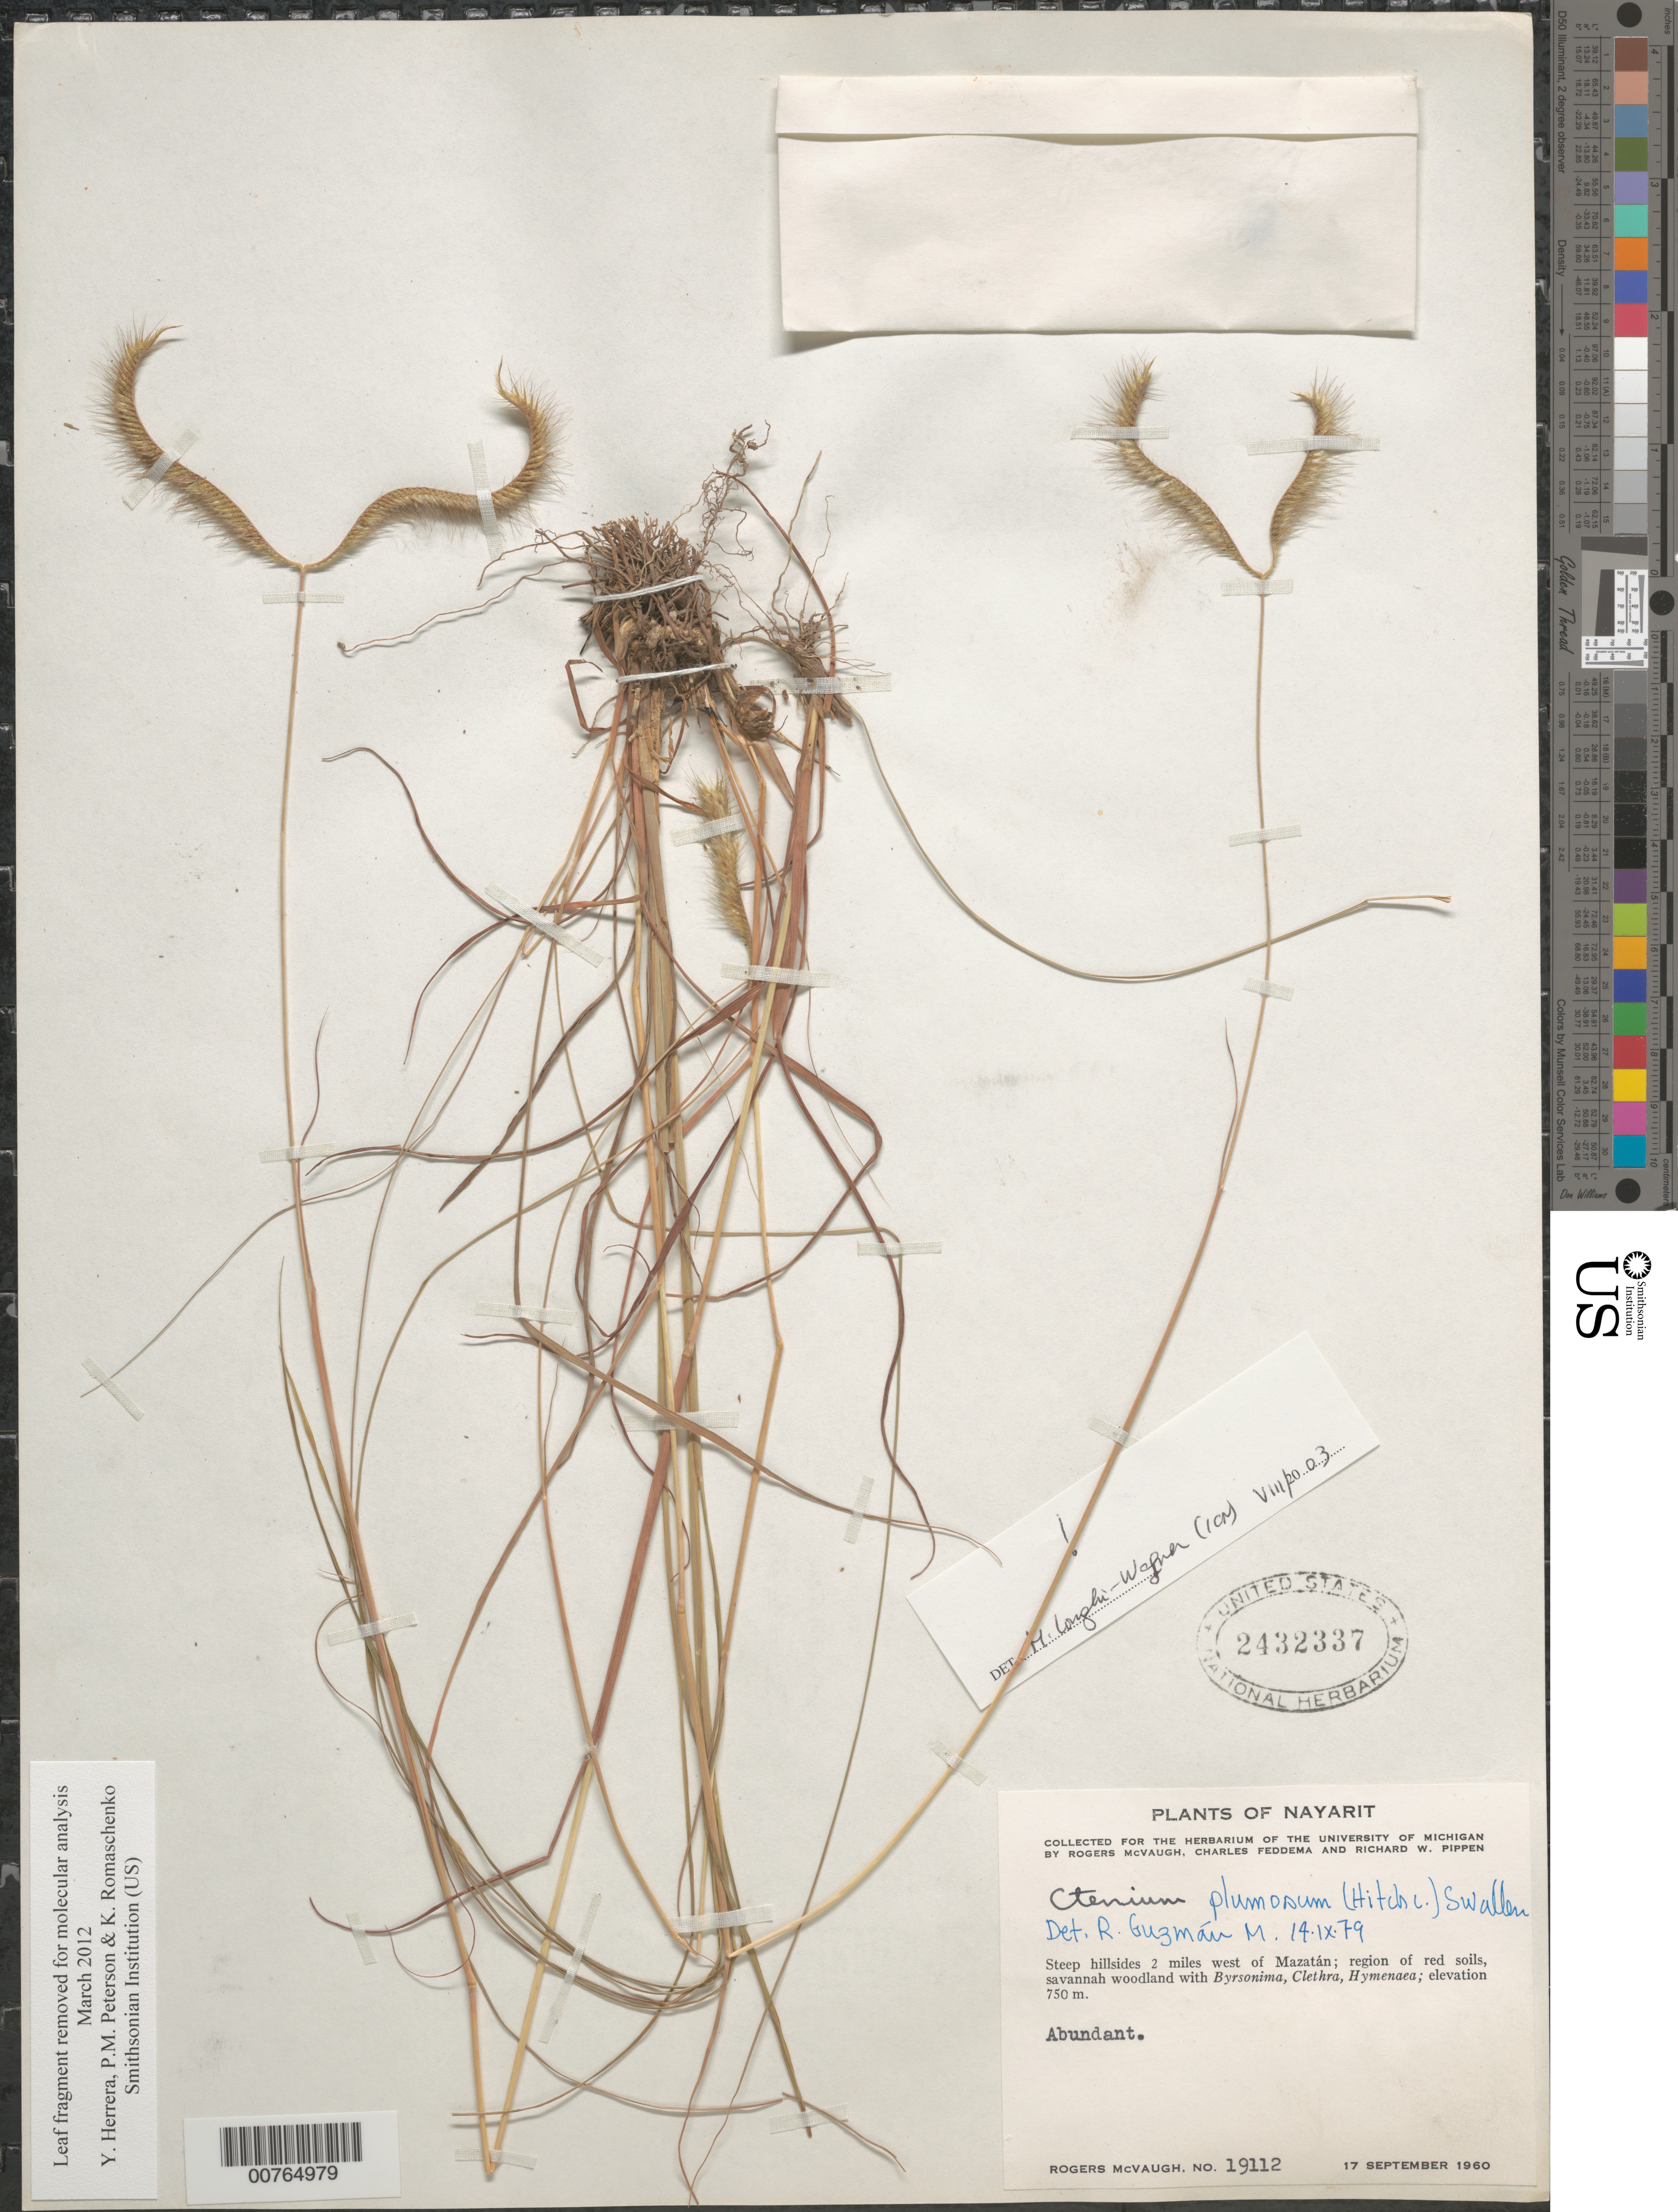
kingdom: Plantae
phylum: Tracheophyta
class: Liliopsida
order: Poales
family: Poaceae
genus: Ctenium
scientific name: Ctenium plumosum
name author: (Hitchc.) Swallen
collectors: R. McVaugh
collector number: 19112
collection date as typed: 17 Sep 1960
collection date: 1960-09-17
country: Mexico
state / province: Nayarit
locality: W of Mazatan.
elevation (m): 750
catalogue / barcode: US 2432337